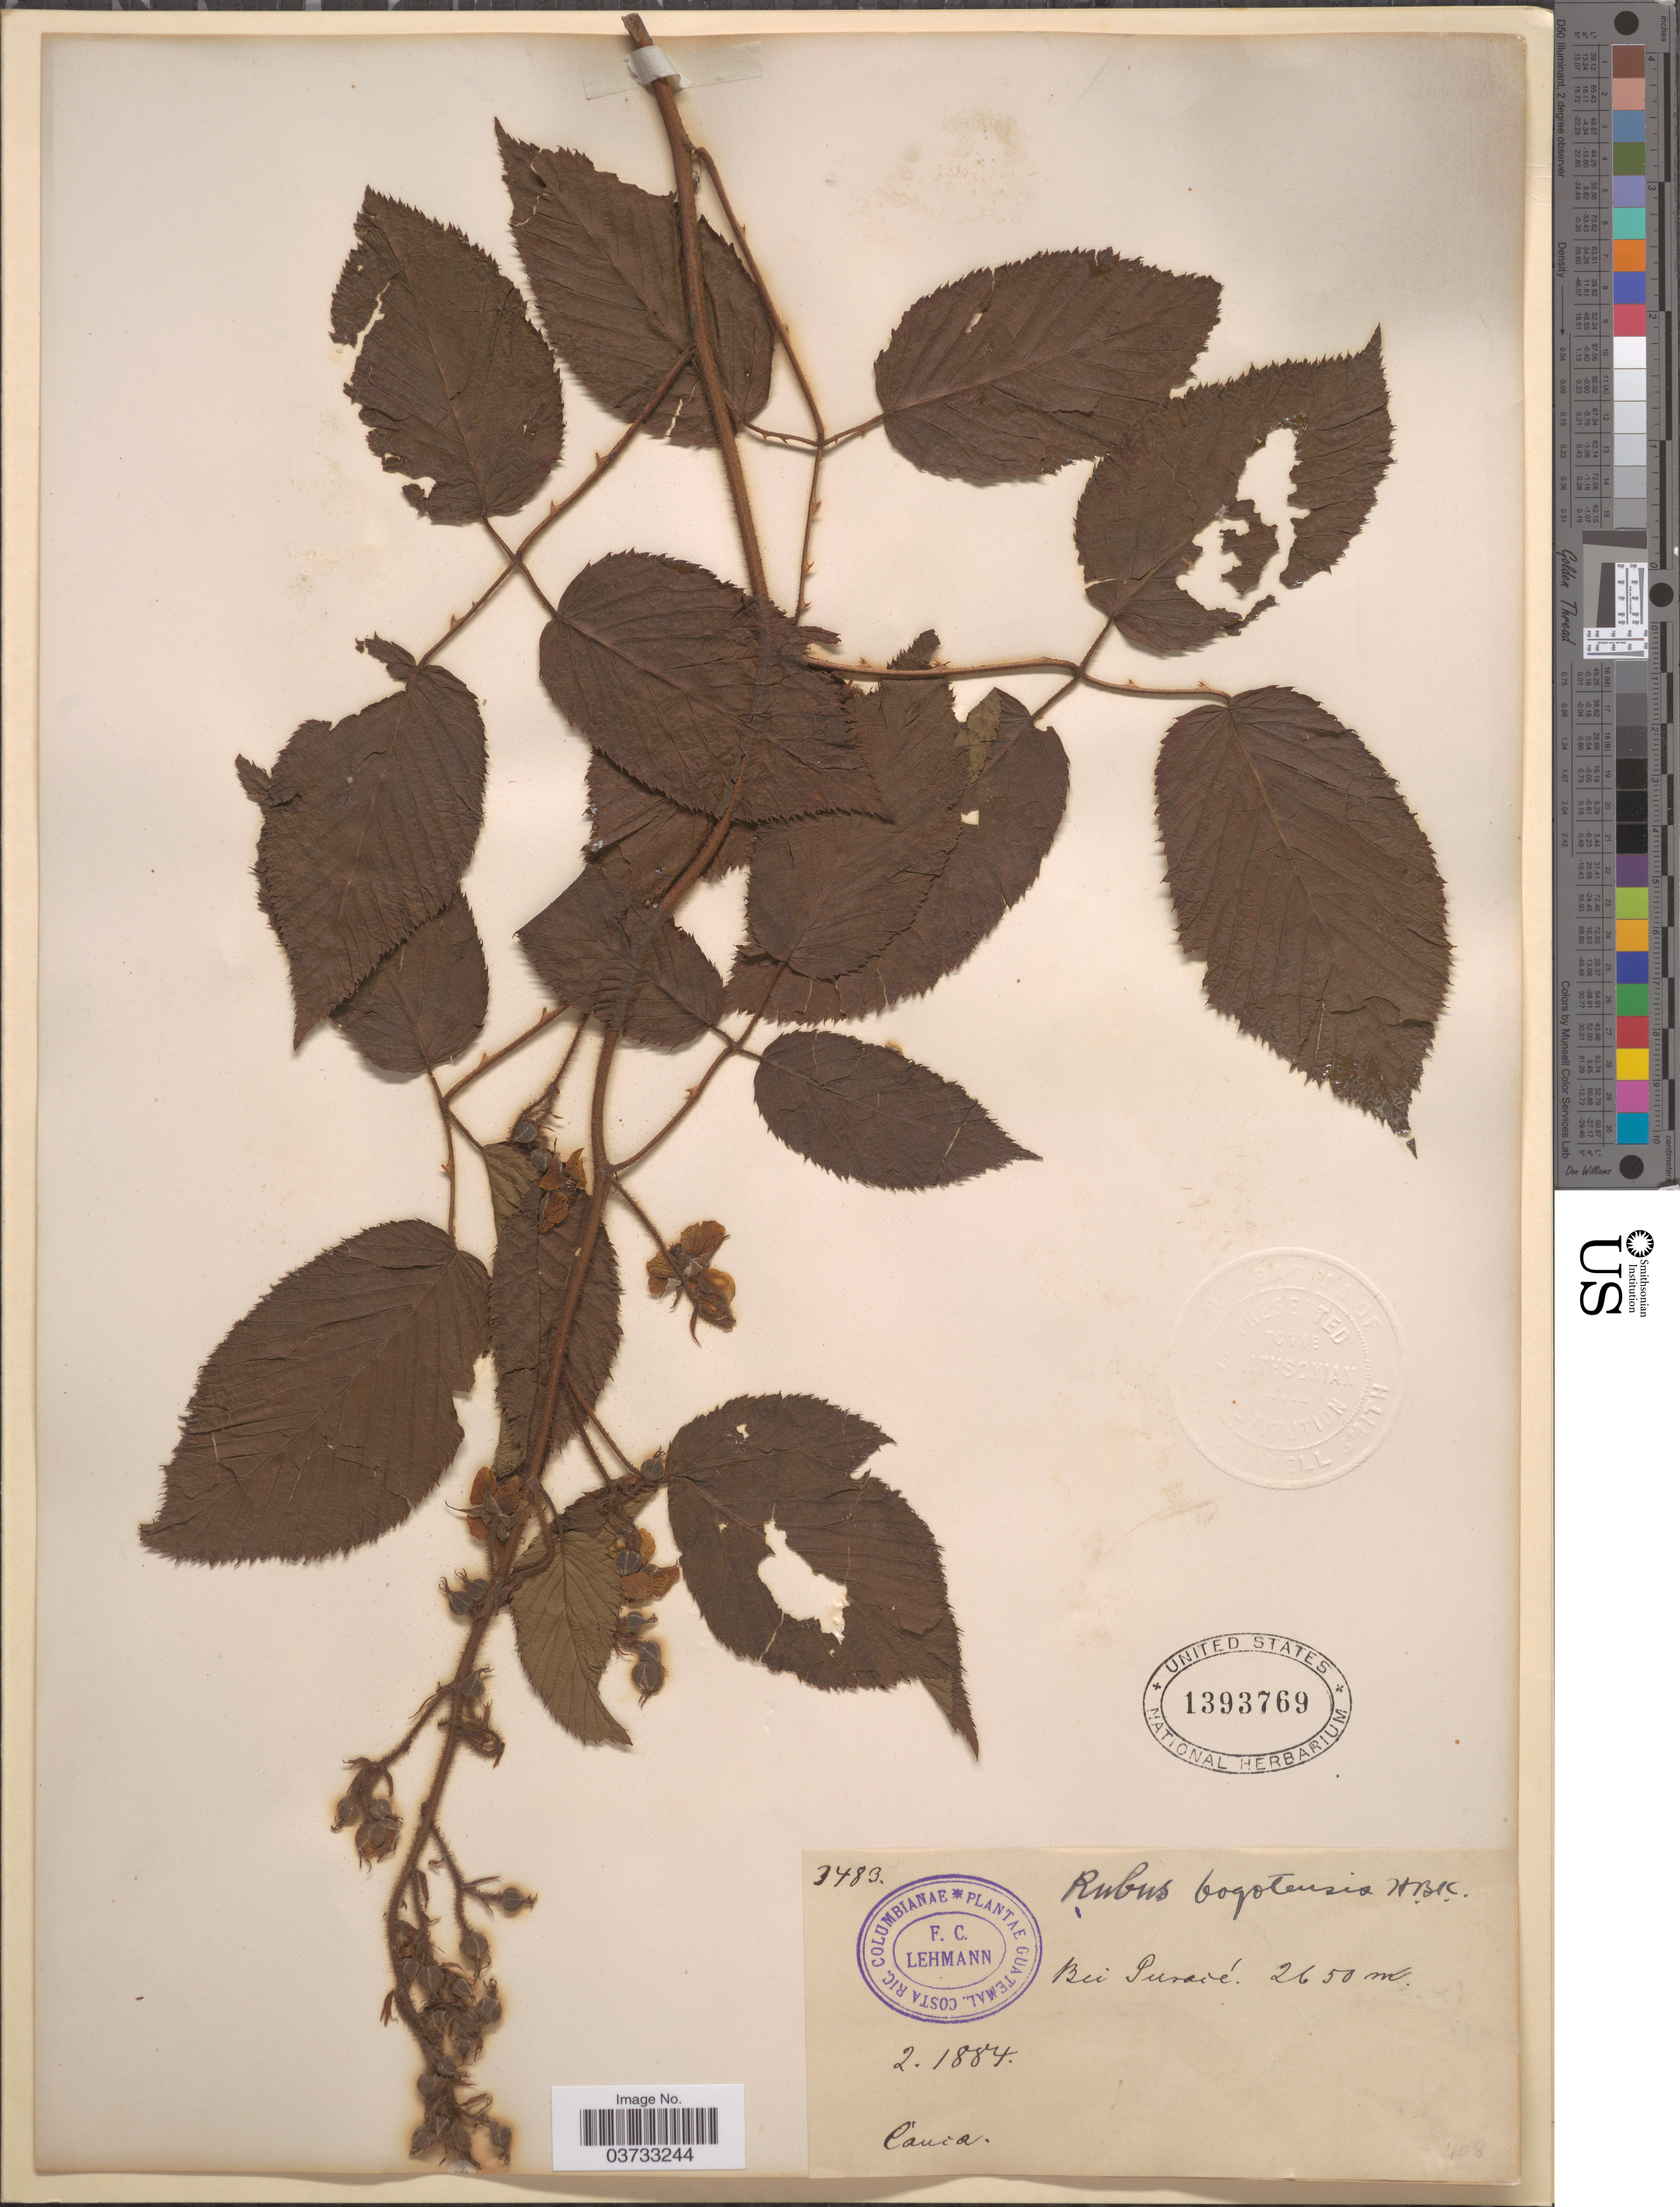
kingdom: Plantae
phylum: Tracheophyta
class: Magnoliopsida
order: Rosales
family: Rosaceae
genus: Rubus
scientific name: Rubus adenotrichos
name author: Schltdl.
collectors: F. C. Lehmann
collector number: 3483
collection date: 1884-02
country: Colombia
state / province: Cauca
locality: Bei Puracé.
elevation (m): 2650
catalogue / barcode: US 1393769